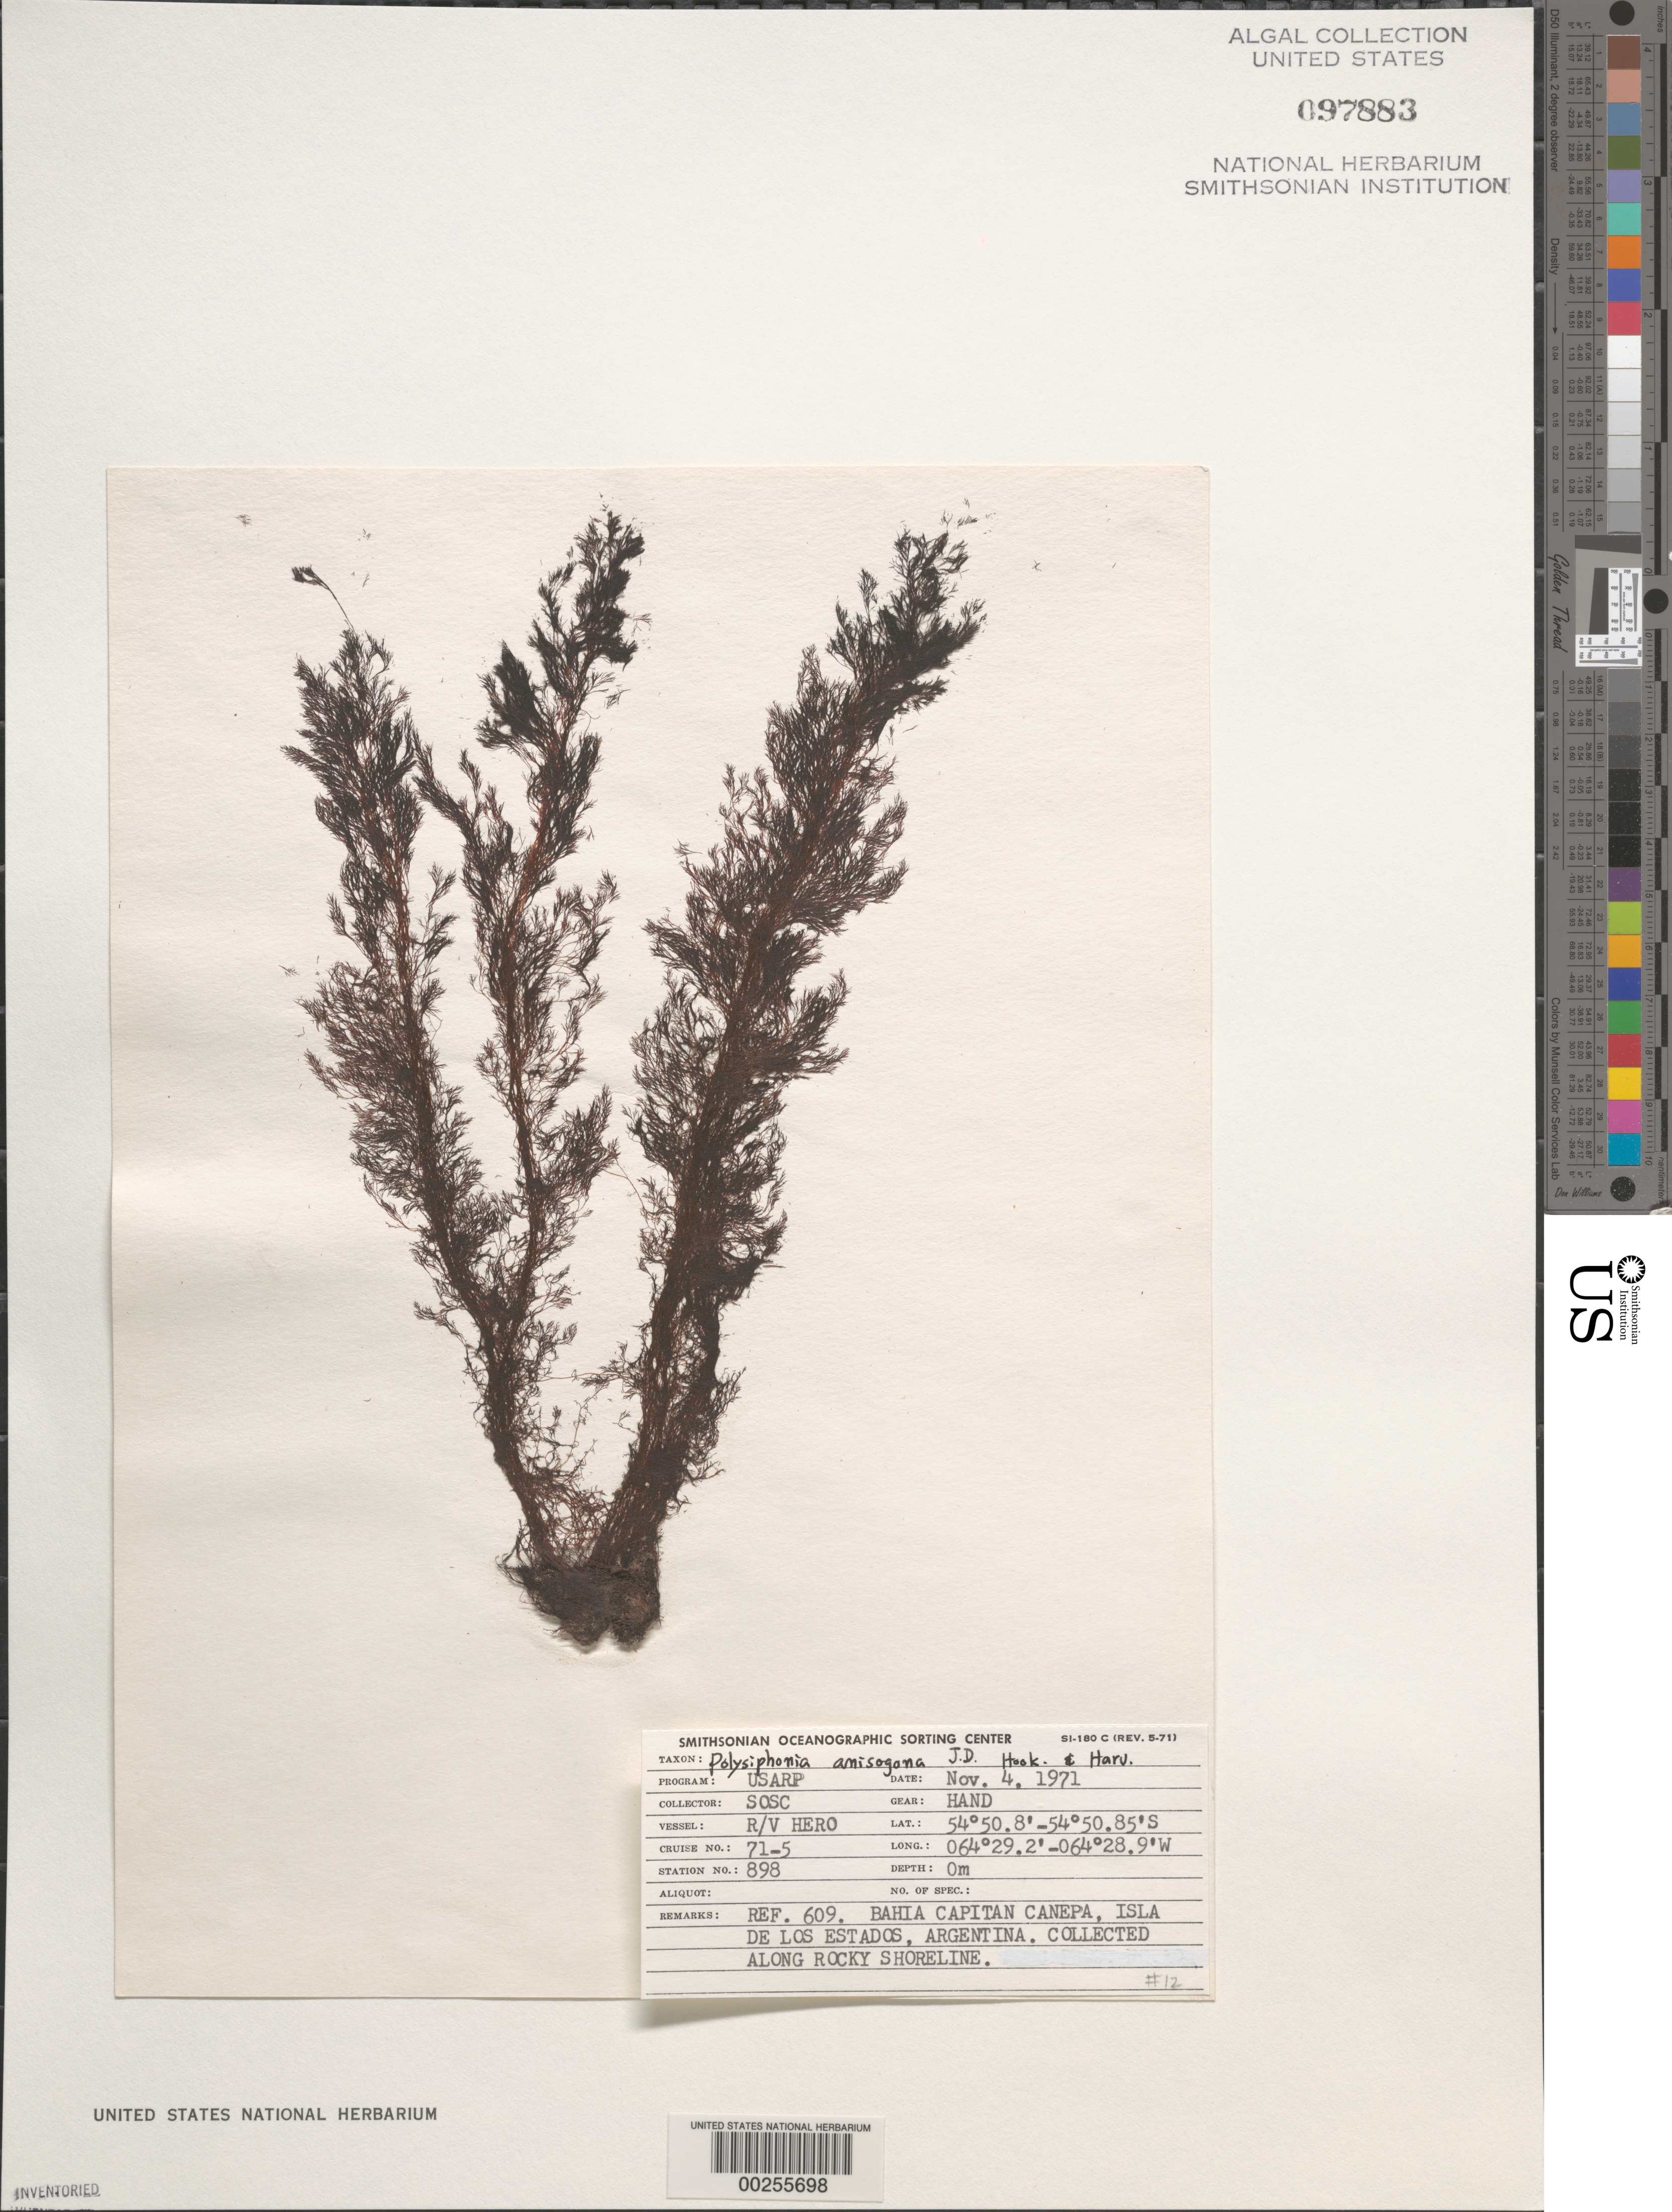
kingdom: Plantae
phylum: Rhodophyta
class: Florideophyceae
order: Ceramiales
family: Rhodomelaceae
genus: Polysiphonia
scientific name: Polysiphonia anisogona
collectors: SOSC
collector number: Station 898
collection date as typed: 04 Nov 1971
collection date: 1971-11-04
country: Argentina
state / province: Tierra del Fuego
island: Isla de los Estados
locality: Bahia Capitan Canepa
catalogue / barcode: US 97883